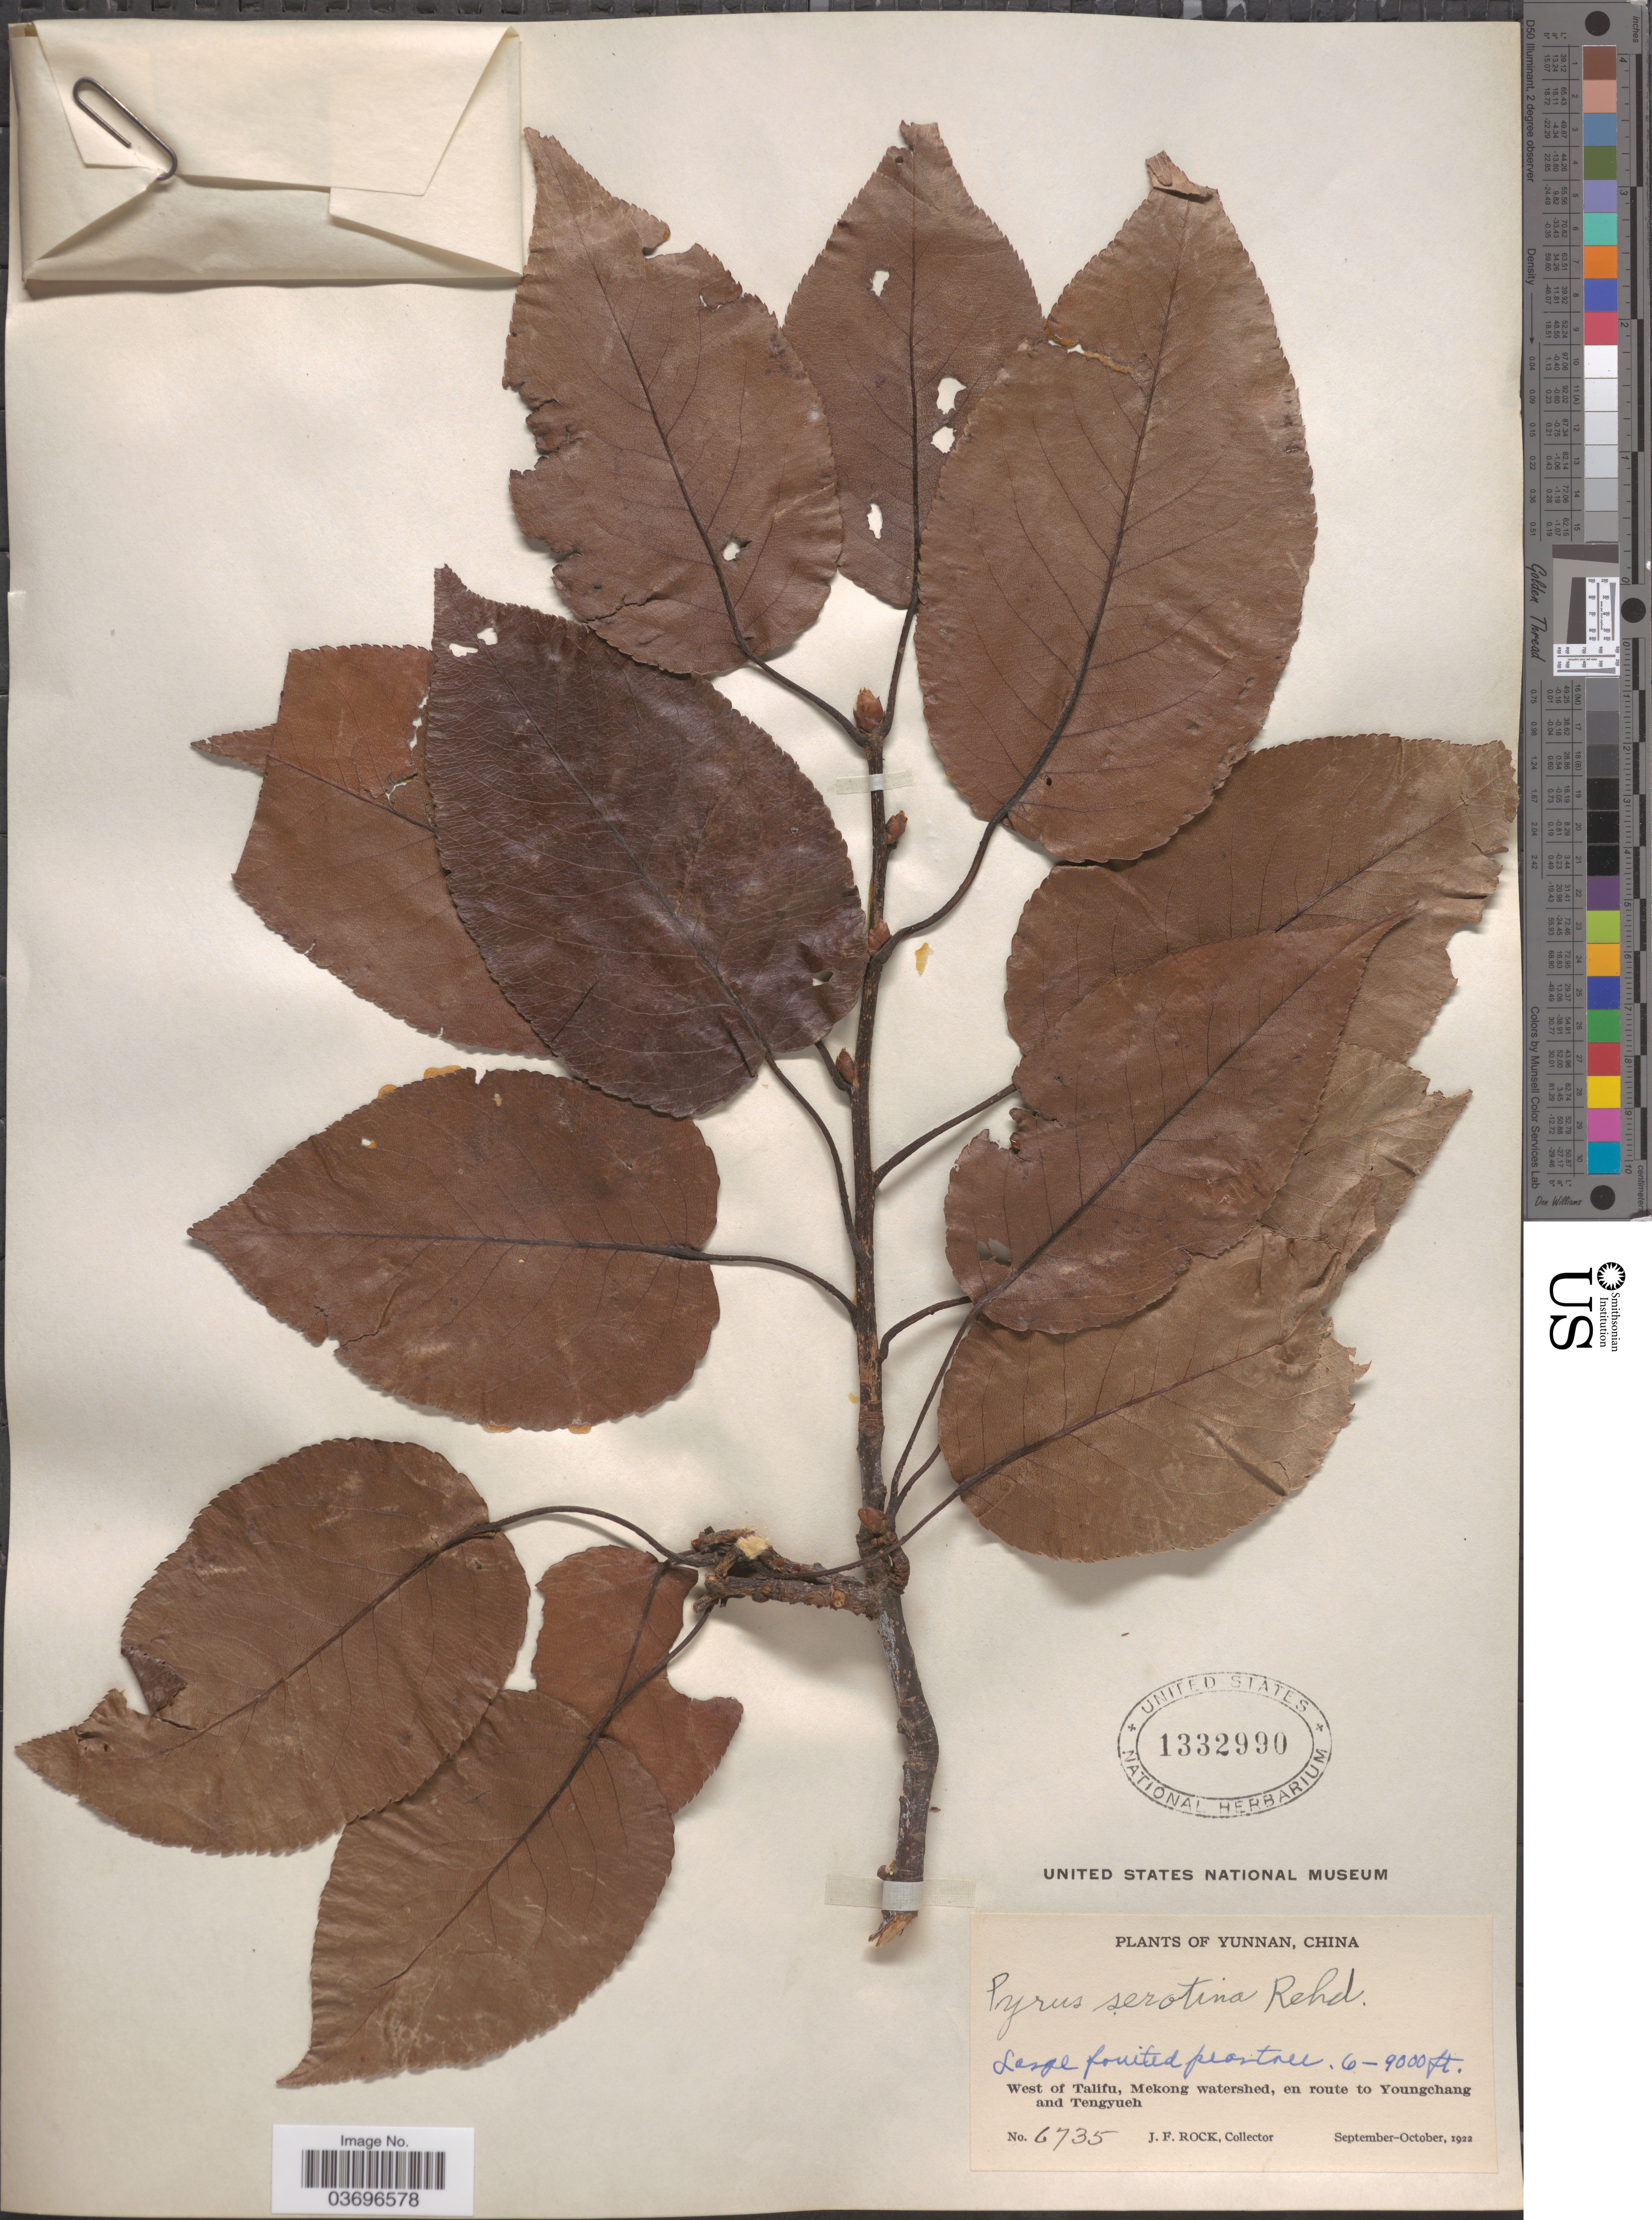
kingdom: Plantae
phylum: Tracheophyta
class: Magnoliopsida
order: Rosales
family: Rosaceae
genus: Pyrus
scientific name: Pyrus pyrifolia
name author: (Burm. f.) Nakai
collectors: J. Rock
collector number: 6735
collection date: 1922-09/1922-10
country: China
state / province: Yunnan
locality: West of Talifu, Mekong watershed, en route to Youngchang and Tengyueh.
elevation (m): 1829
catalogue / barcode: US 1332990